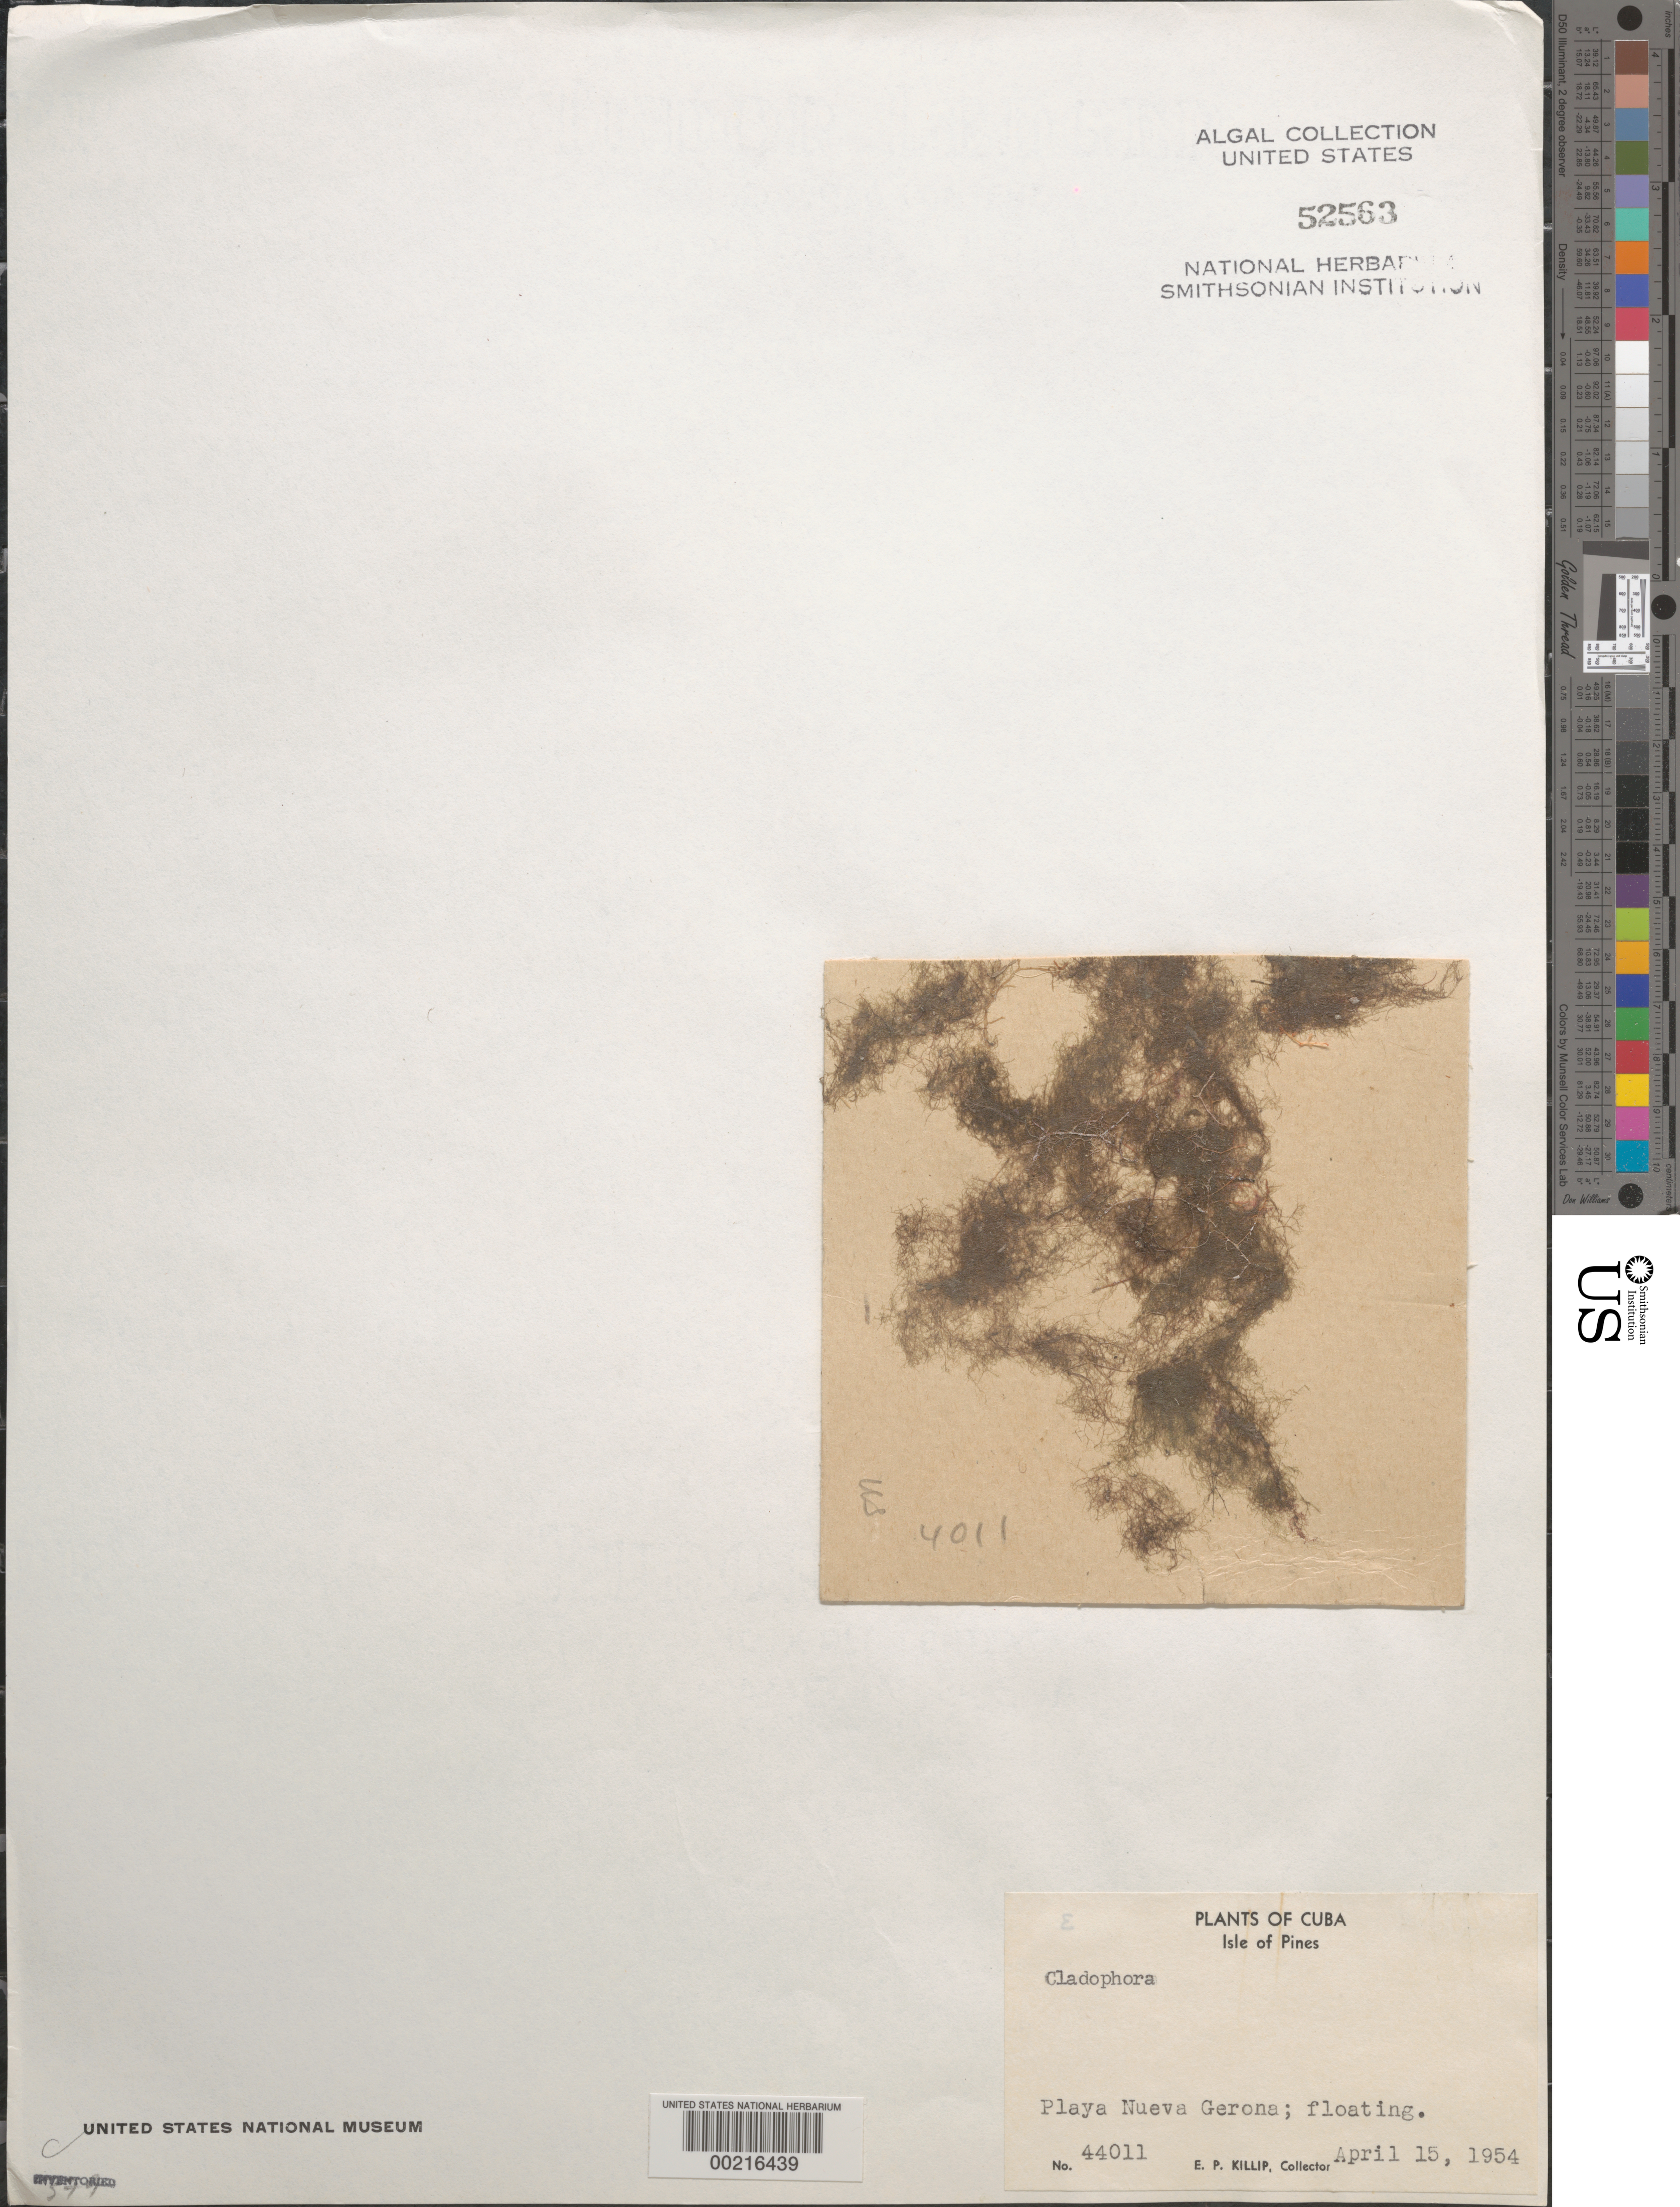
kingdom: Plantae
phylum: Chlorophyta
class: Ulvophyceae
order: Cladophorales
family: Cladophoraceae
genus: Cladophora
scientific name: Cladophora sp.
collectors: E. P. Killip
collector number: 44011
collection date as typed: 15 Apr 1954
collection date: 1954-04-15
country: Cuba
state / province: Isla de La Juventud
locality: Playa nueva gerona, isle of youth (isle of pines)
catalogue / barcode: US 52563